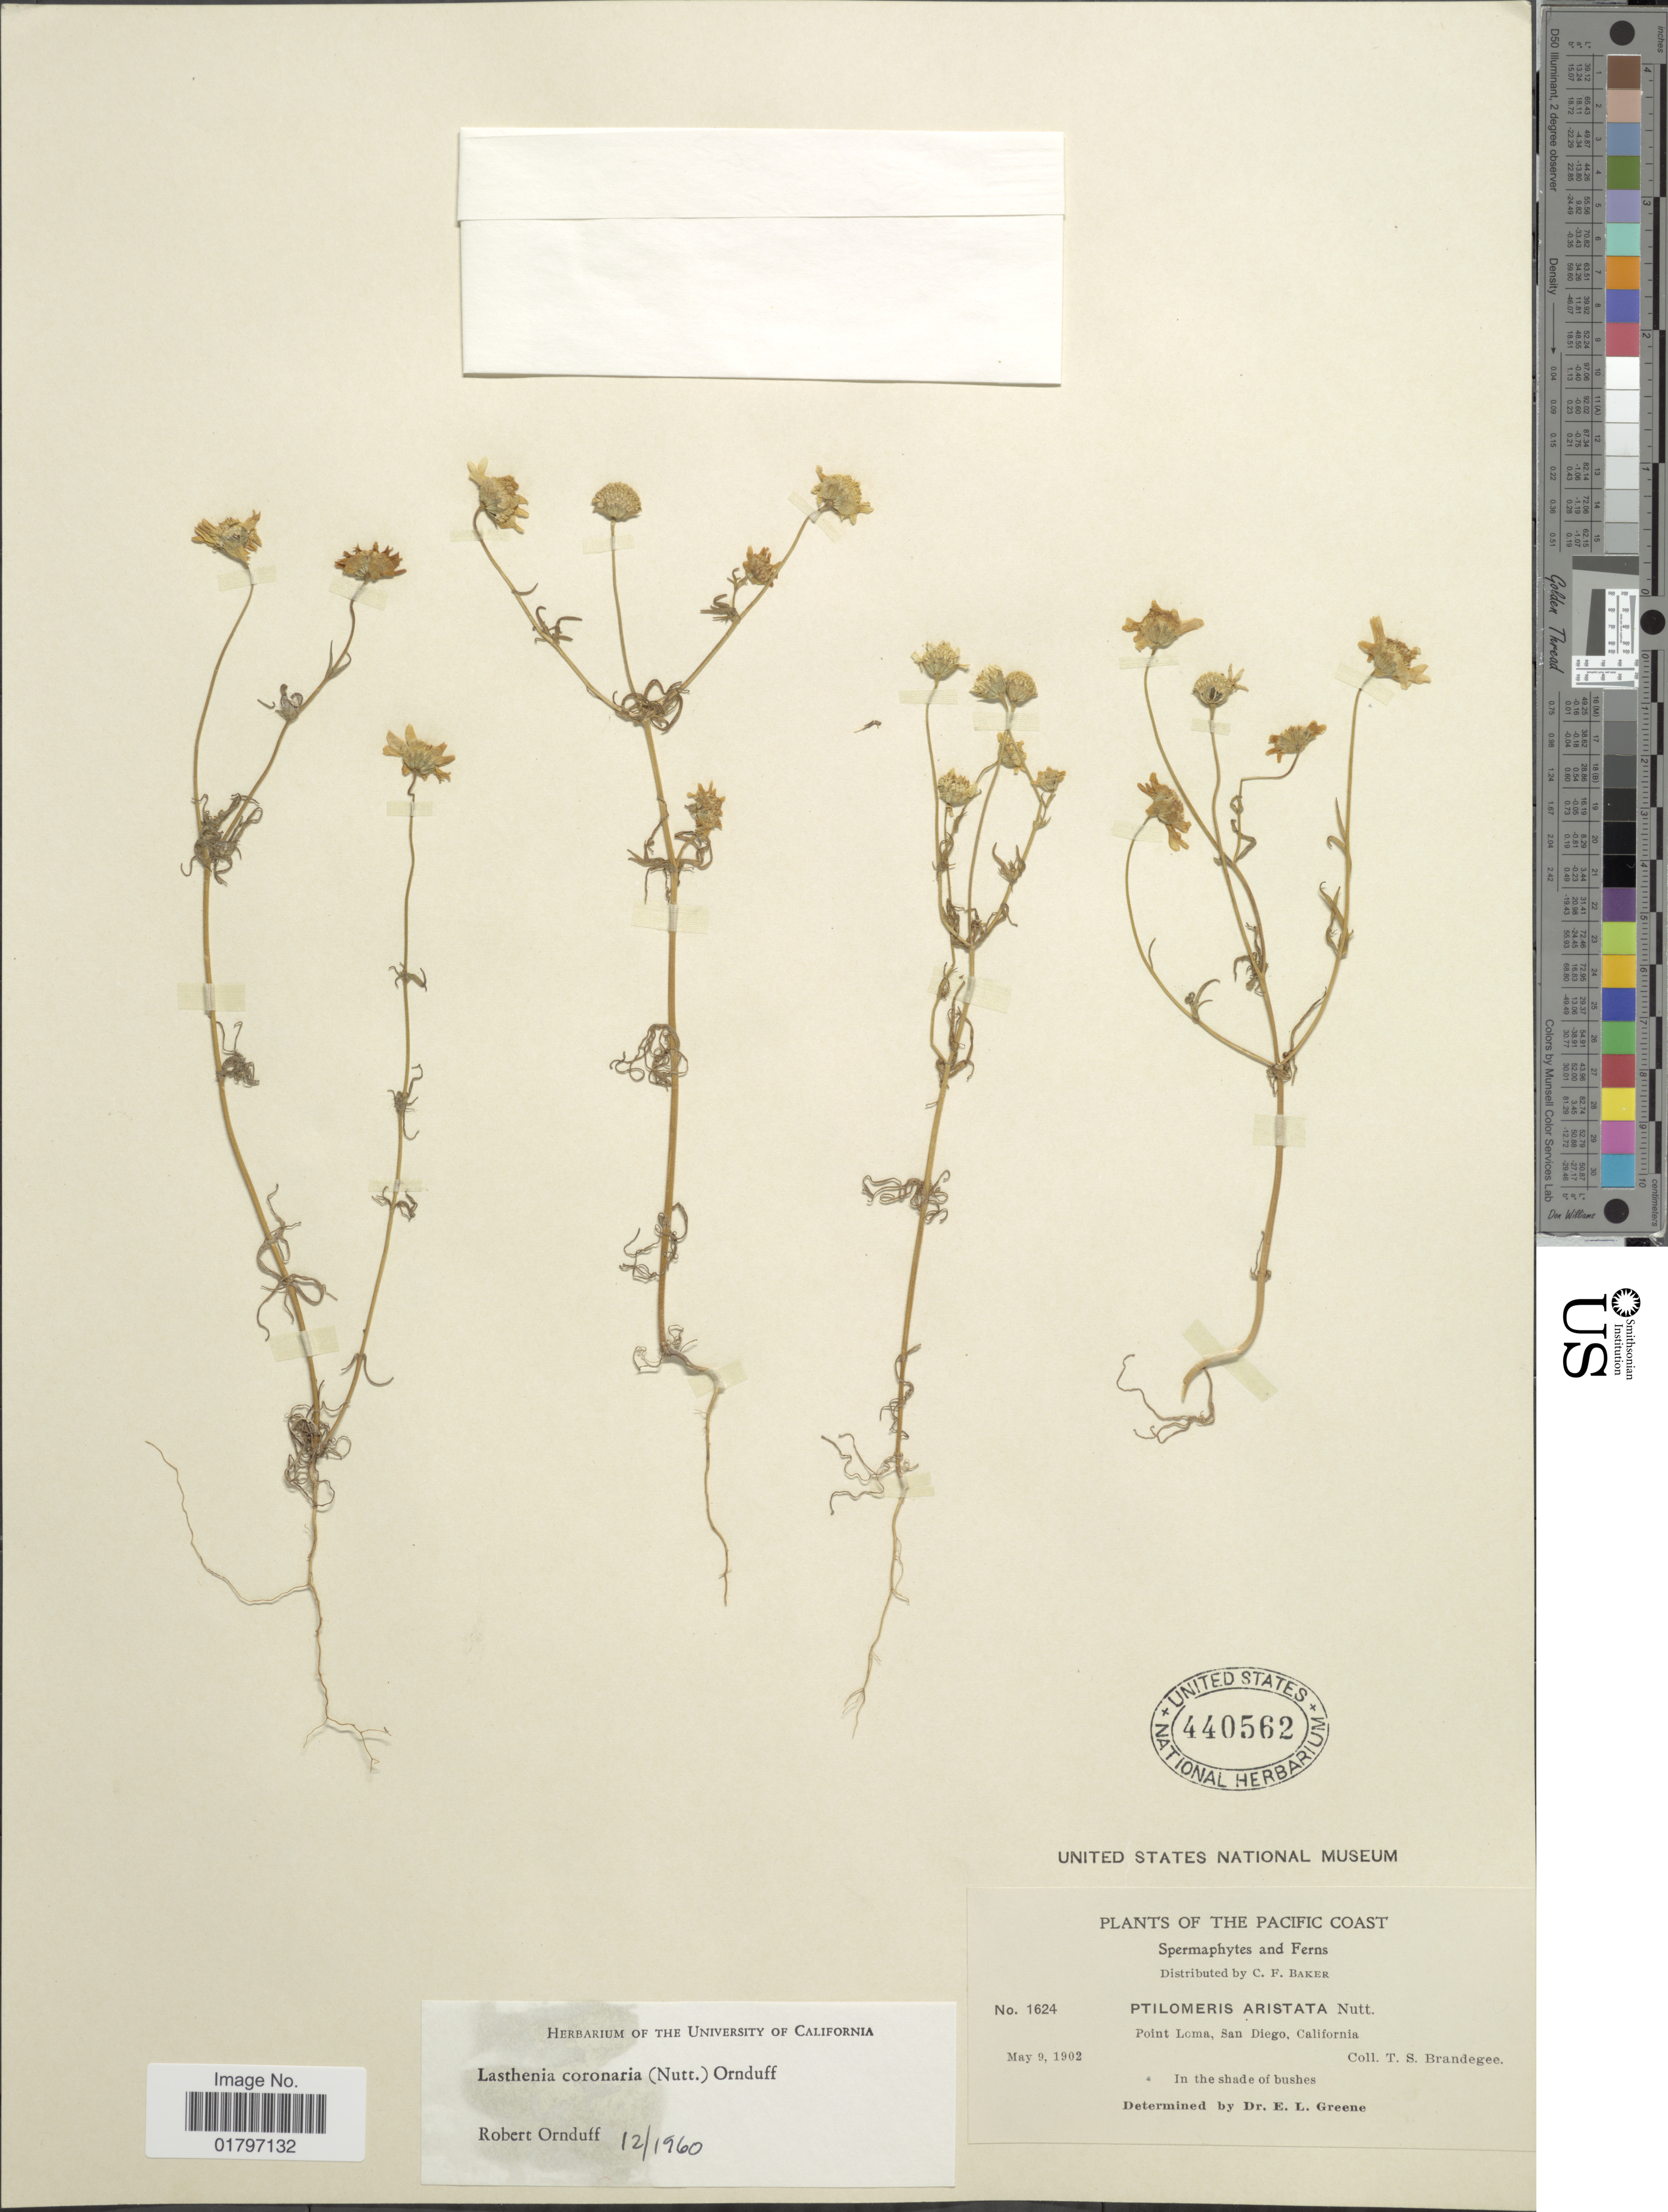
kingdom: Plantae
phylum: Tracheophyta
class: Magnoliopsida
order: Asterales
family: Asteraceae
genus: Lasthenia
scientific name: Lasthenia coronaria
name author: (Nutt.) Ornduff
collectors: T. S. Brandegee (herbarium)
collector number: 1624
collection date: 1902-05-09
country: United States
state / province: California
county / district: San Diego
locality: Pacific Coast. Point Loma, San Diego, California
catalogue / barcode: US 440562